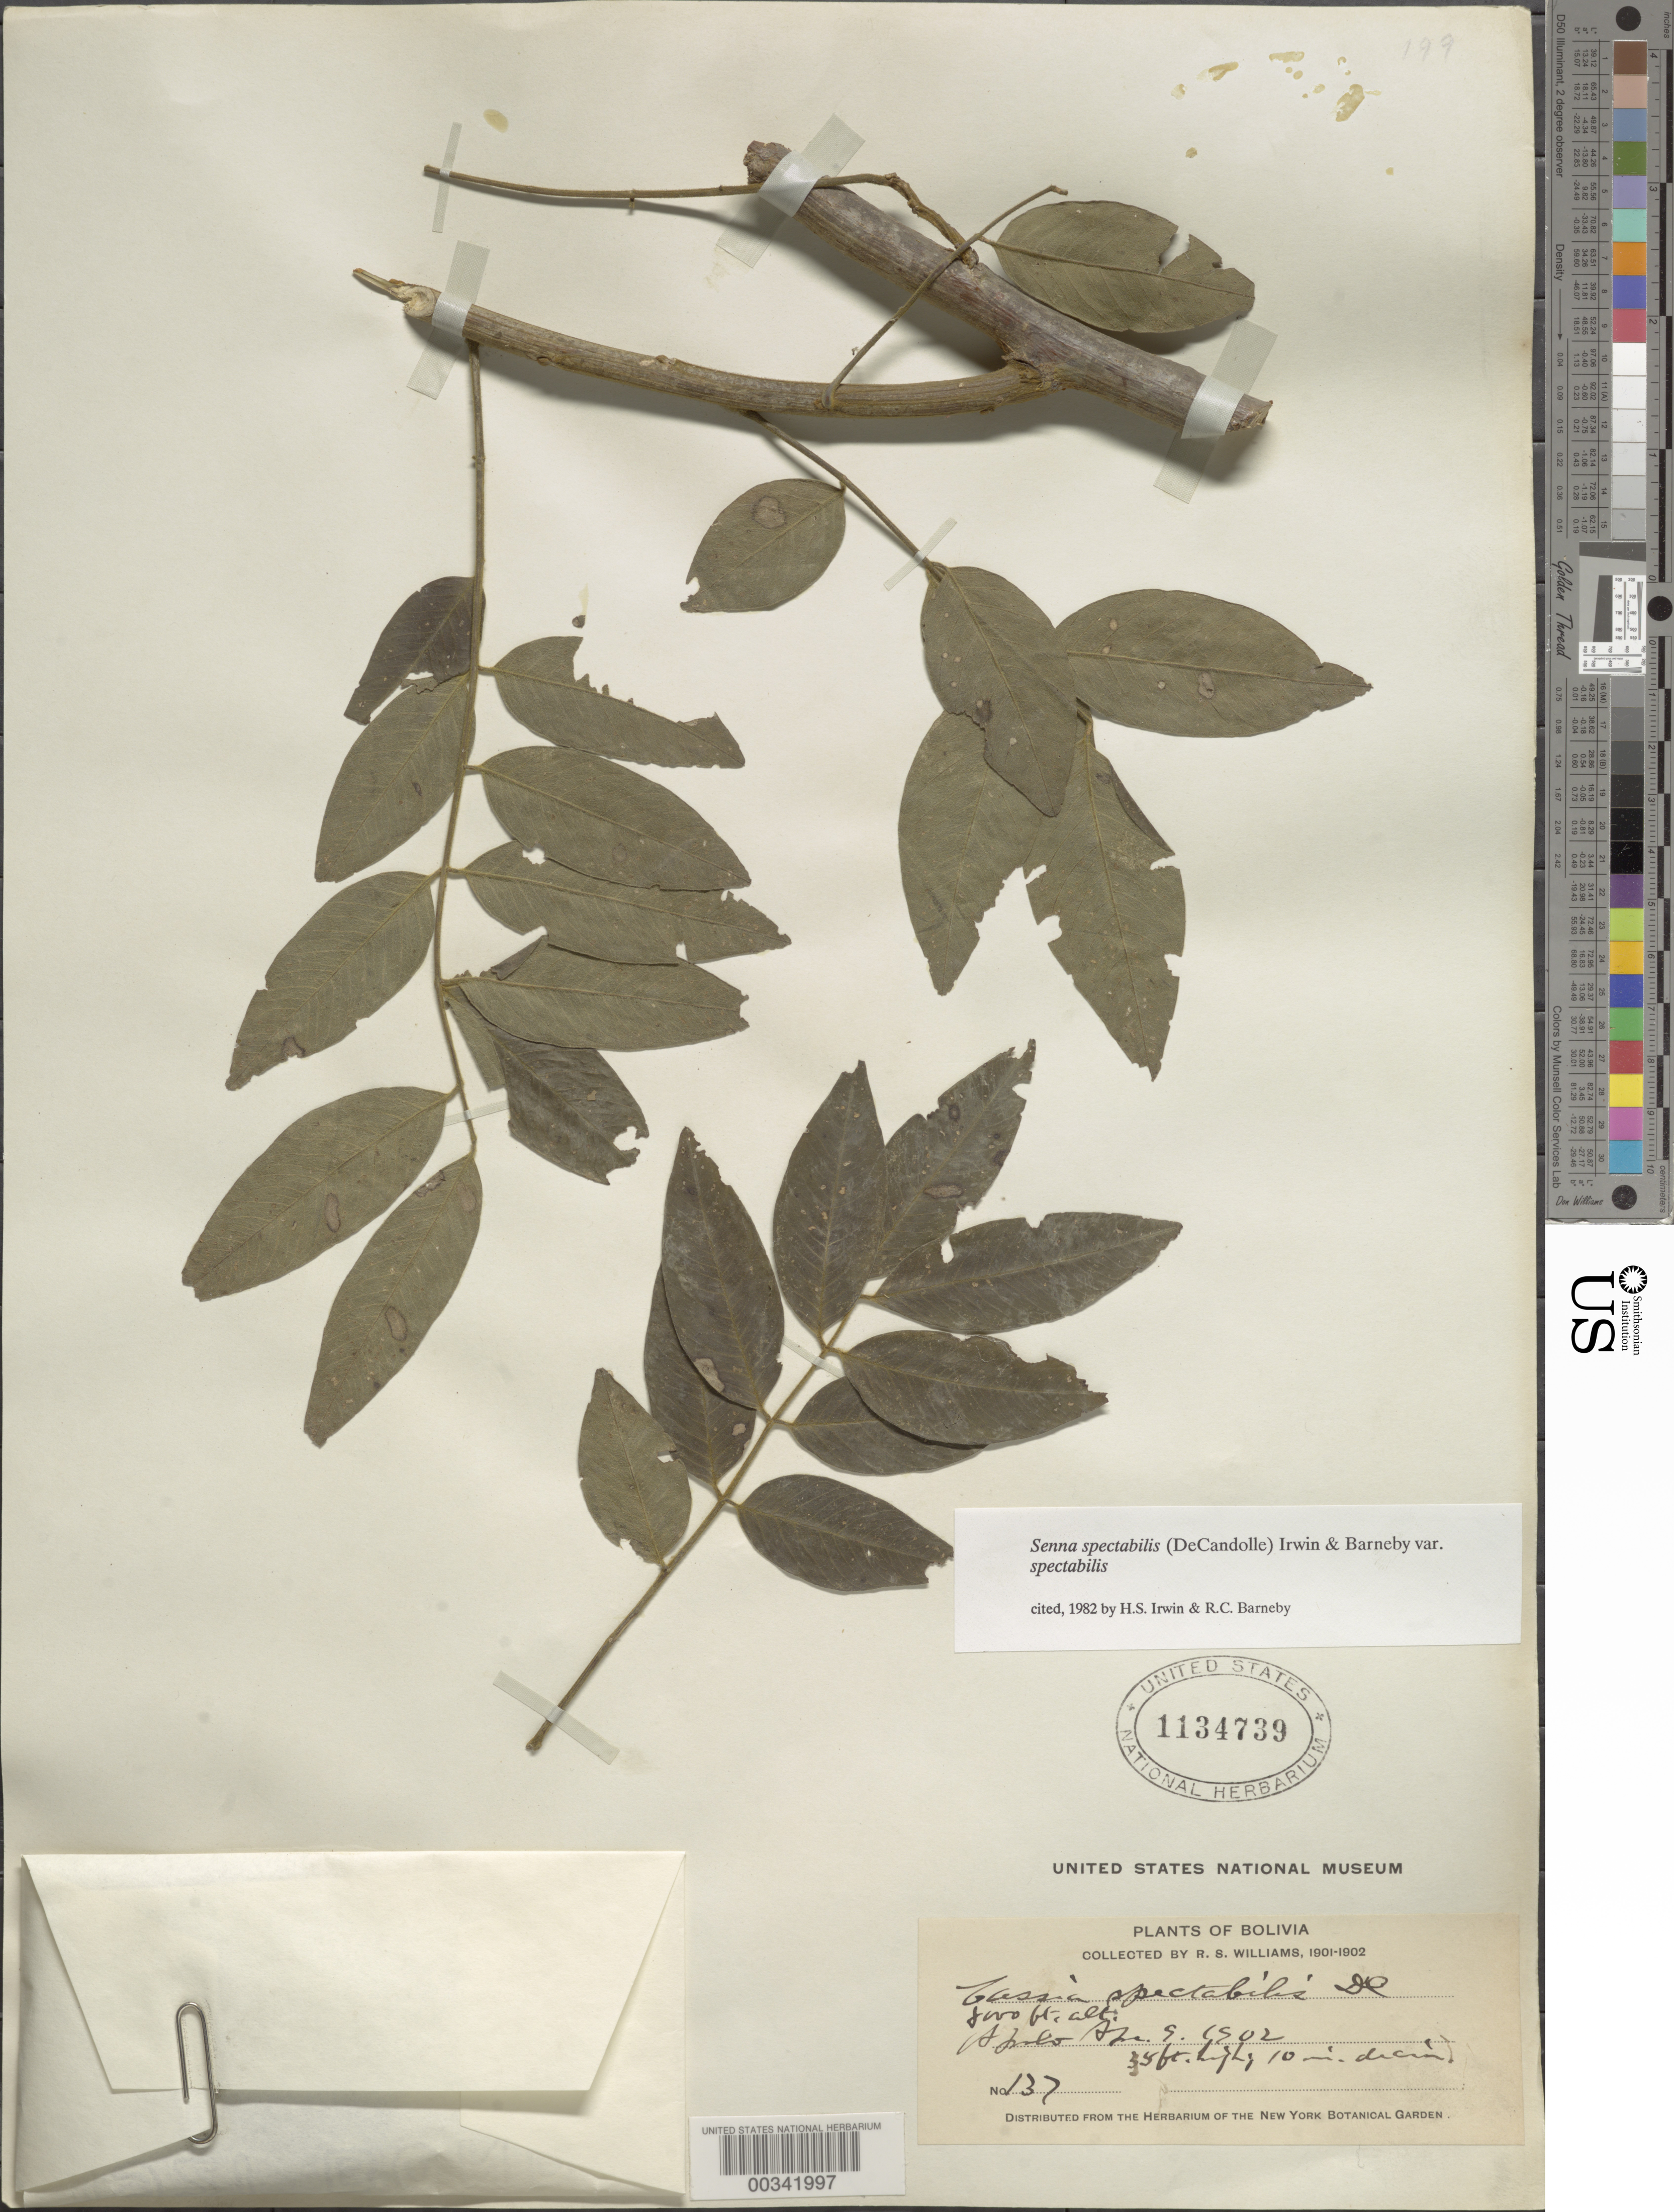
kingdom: Plantae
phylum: Tracheophyta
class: Magnoliopsida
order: Fabales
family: Fabaceae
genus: Senna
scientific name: Senna spectabilis var. spectabilis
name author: (DC.) H.S. Irwin & Barneby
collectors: R. S. Williams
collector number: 137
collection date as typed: Apr. 9,1902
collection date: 1902-04-09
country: Bolivia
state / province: La Paz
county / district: Franz Tamayo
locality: Apolo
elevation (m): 2438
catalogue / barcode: US 1134739